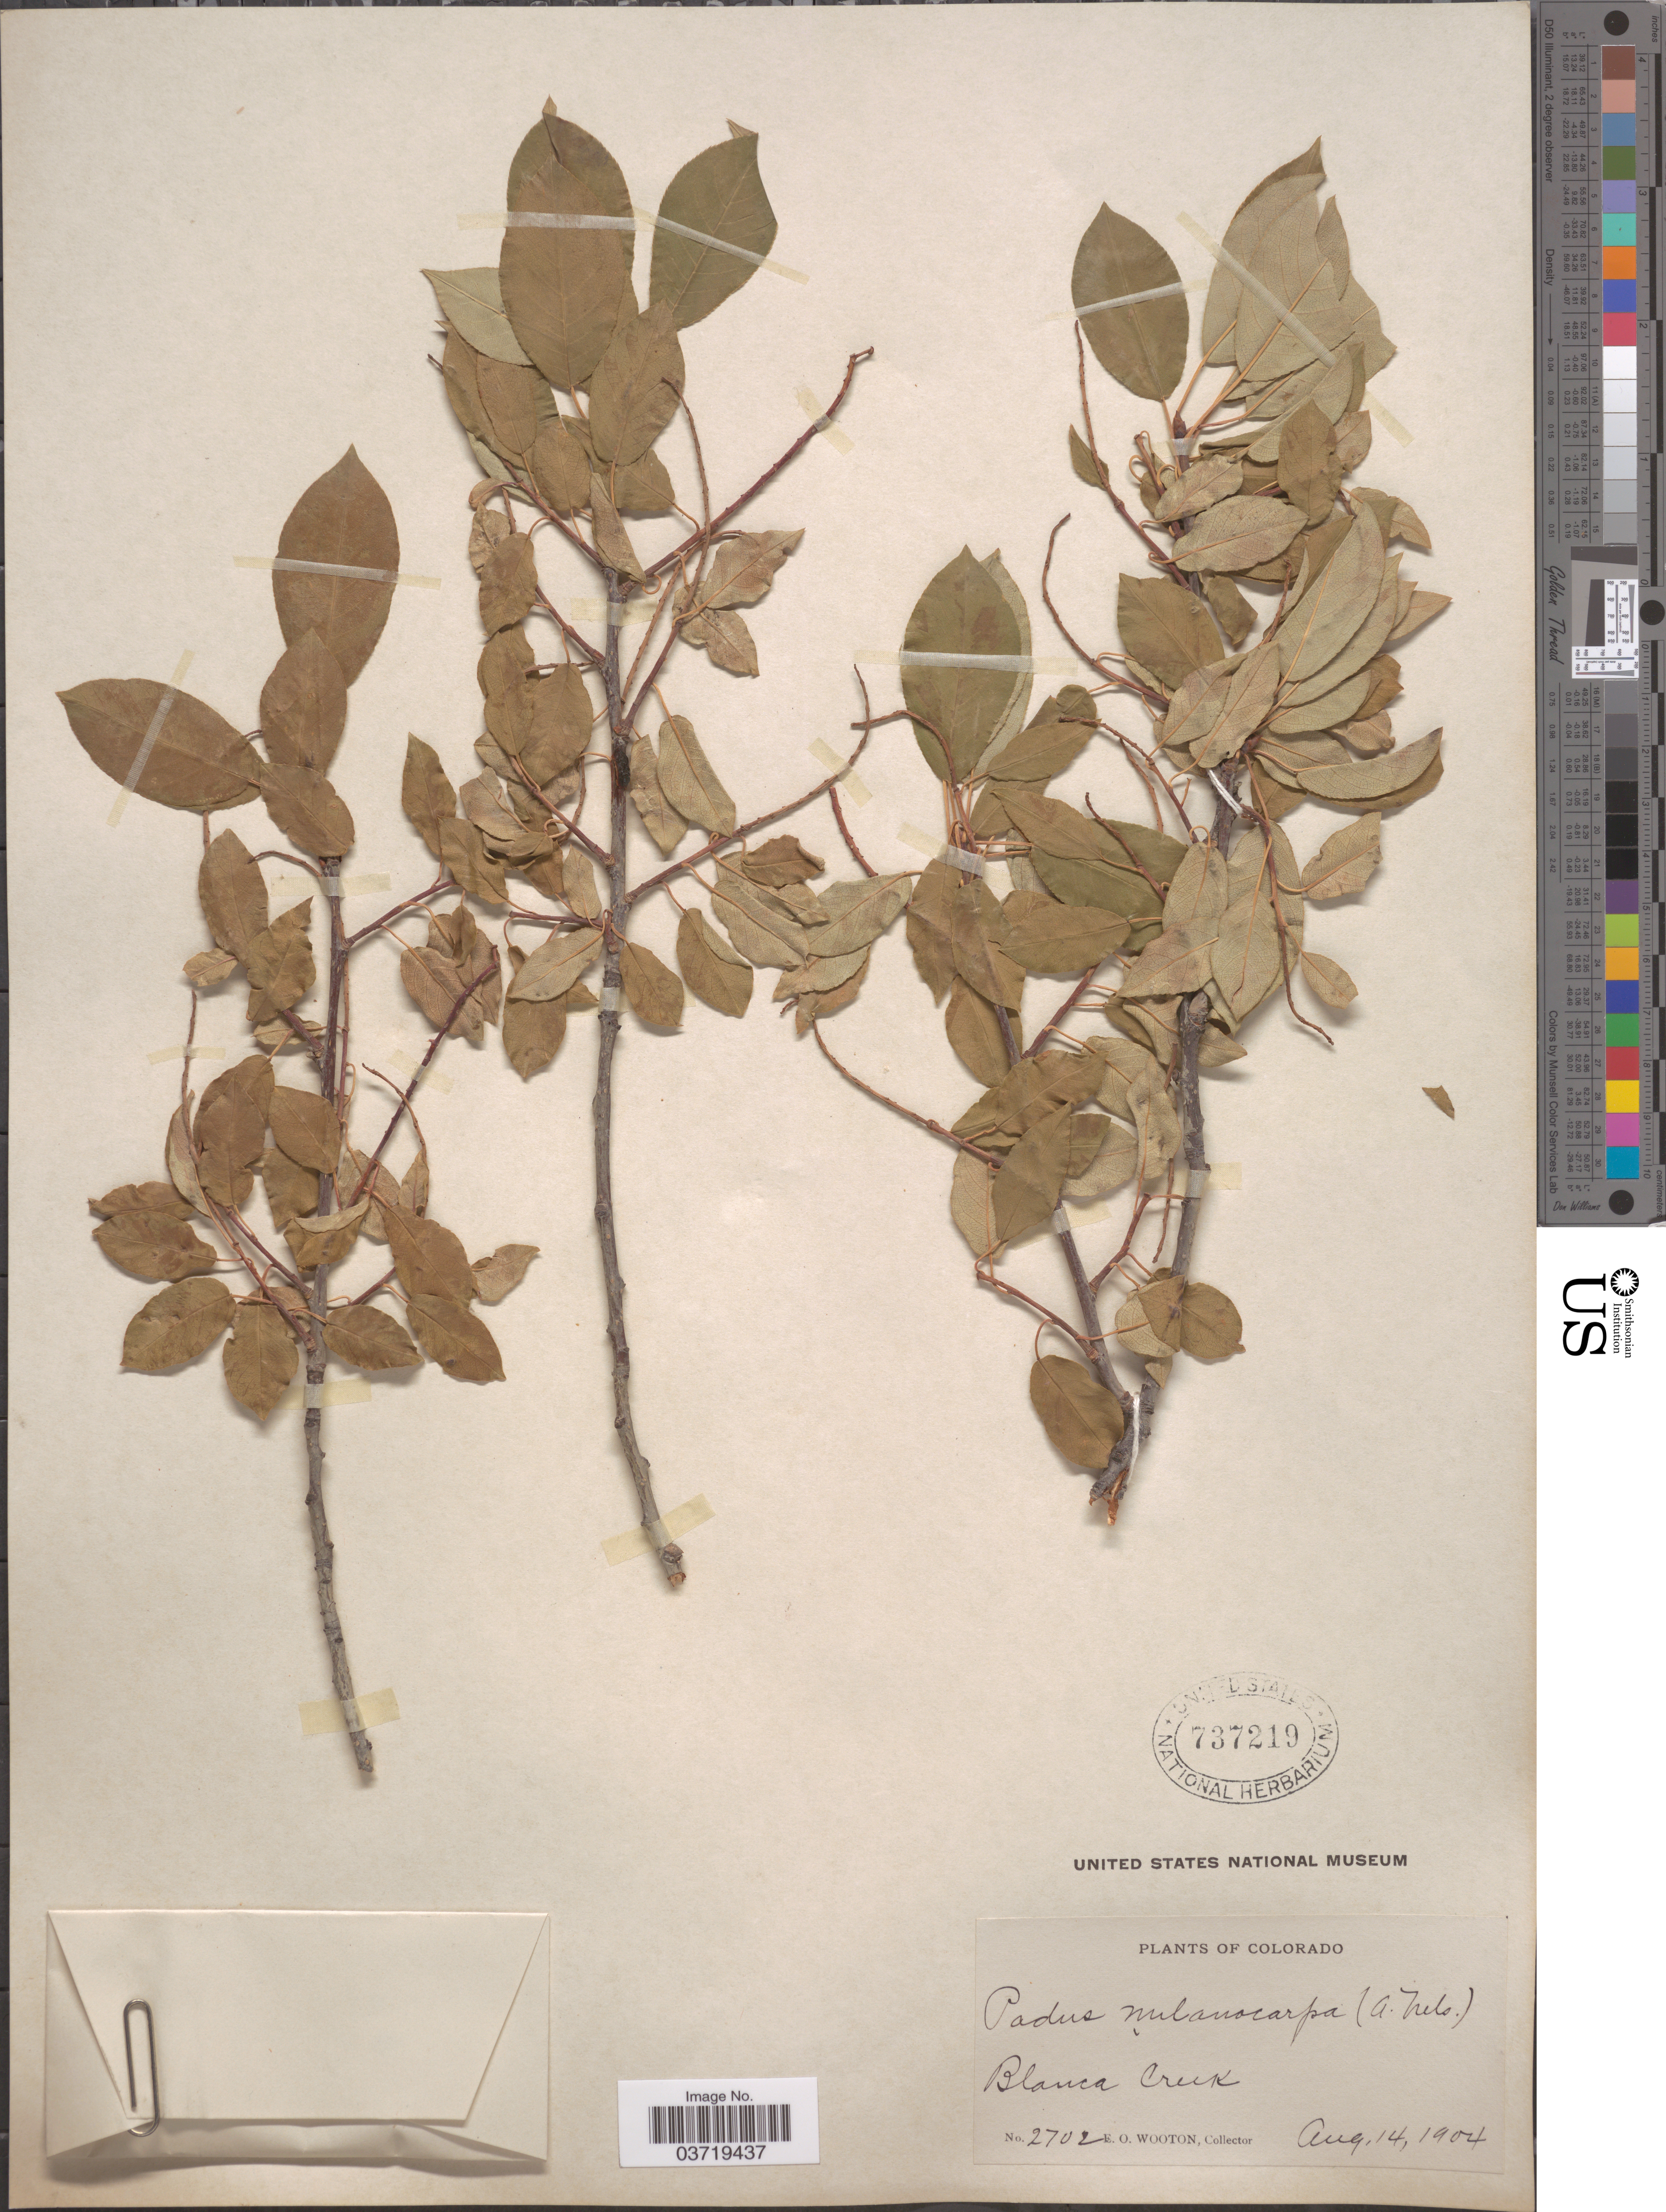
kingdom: Plantae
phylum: Tracheophyta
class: Magnoliopsida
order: Rosales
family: Rosaceae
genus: Prunus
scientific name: Prunus virginiana var. demissa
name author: (Nutt.) Torr.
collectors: E. O. Wooton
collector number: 2702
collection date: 1904-08-14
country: United States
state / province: Colorado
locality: Blanca Creek.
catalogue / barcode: US 737219